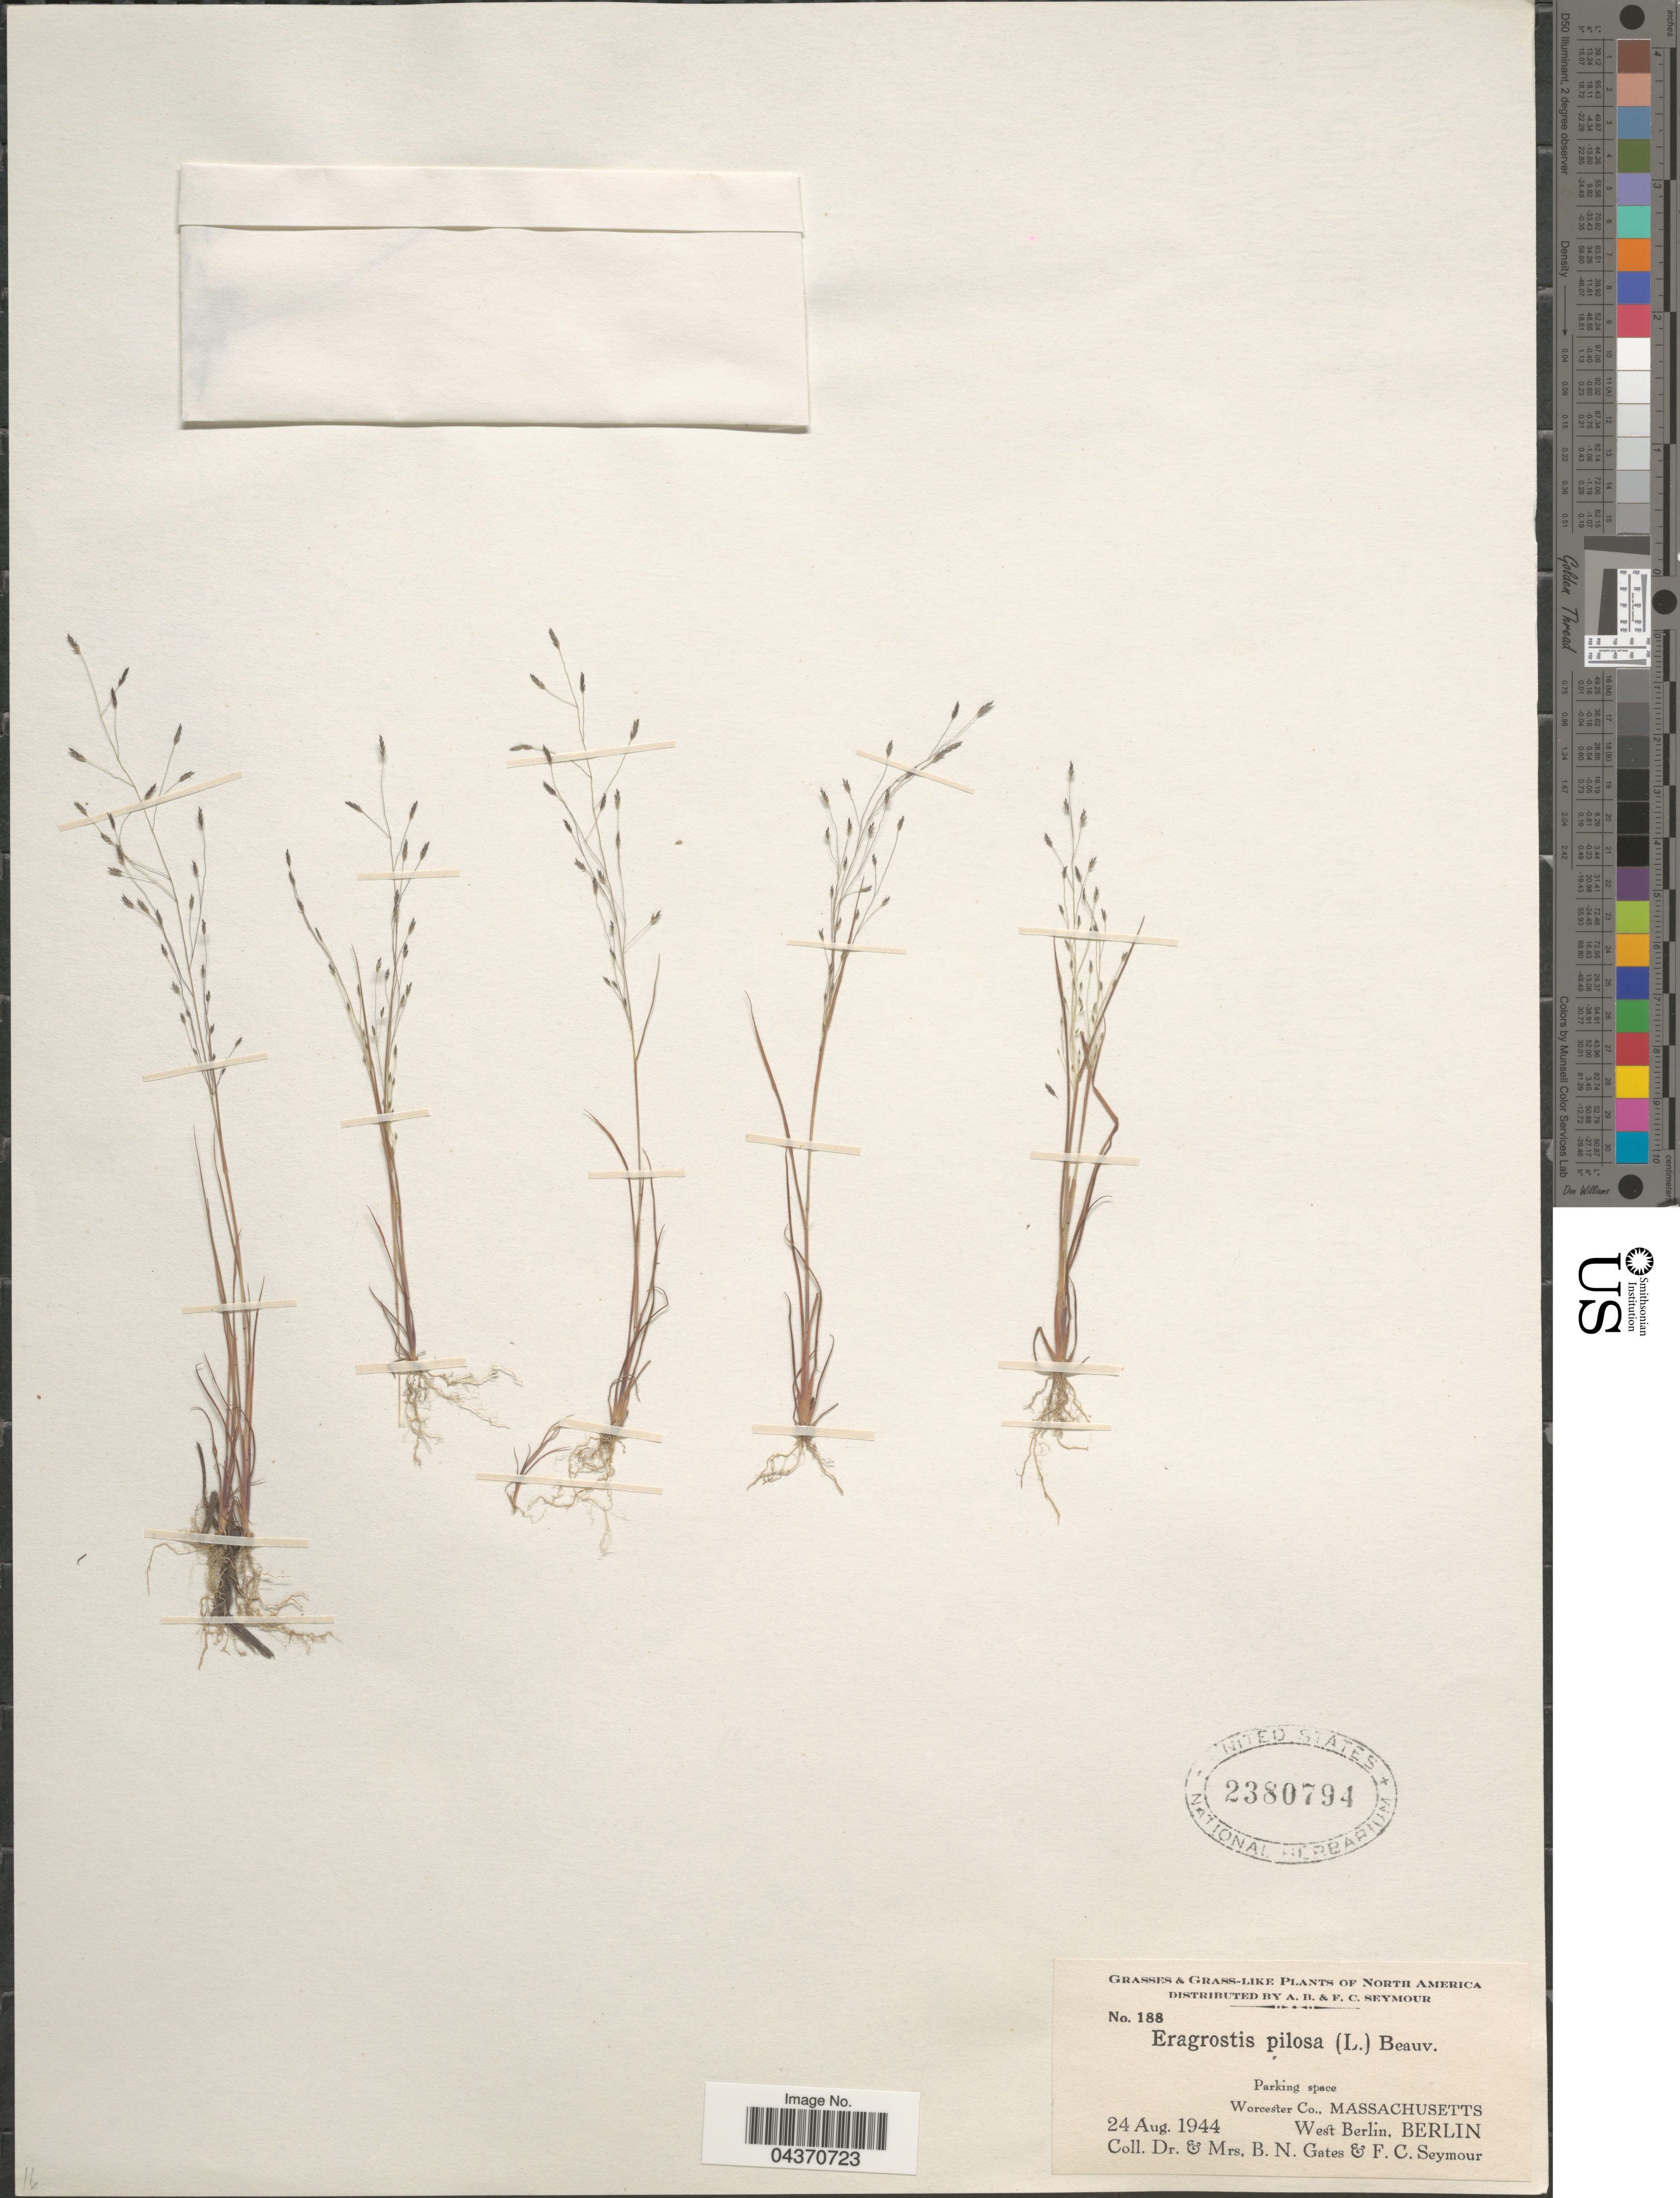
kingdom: Plantae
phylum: Tracheophyta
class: Liliopsida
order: Poales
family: Poaceae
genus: Eragrostis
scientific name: Eragrostis pilosa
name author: (L.) P. Beauv.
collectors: B. N. Gates, B. Gates & F. C. Seymour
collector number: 188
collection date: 1944-08-24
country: United States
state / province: Massachusetts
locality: Parking space. Worcester Co., West Berlin, Berlin.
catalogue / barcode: US 2380794